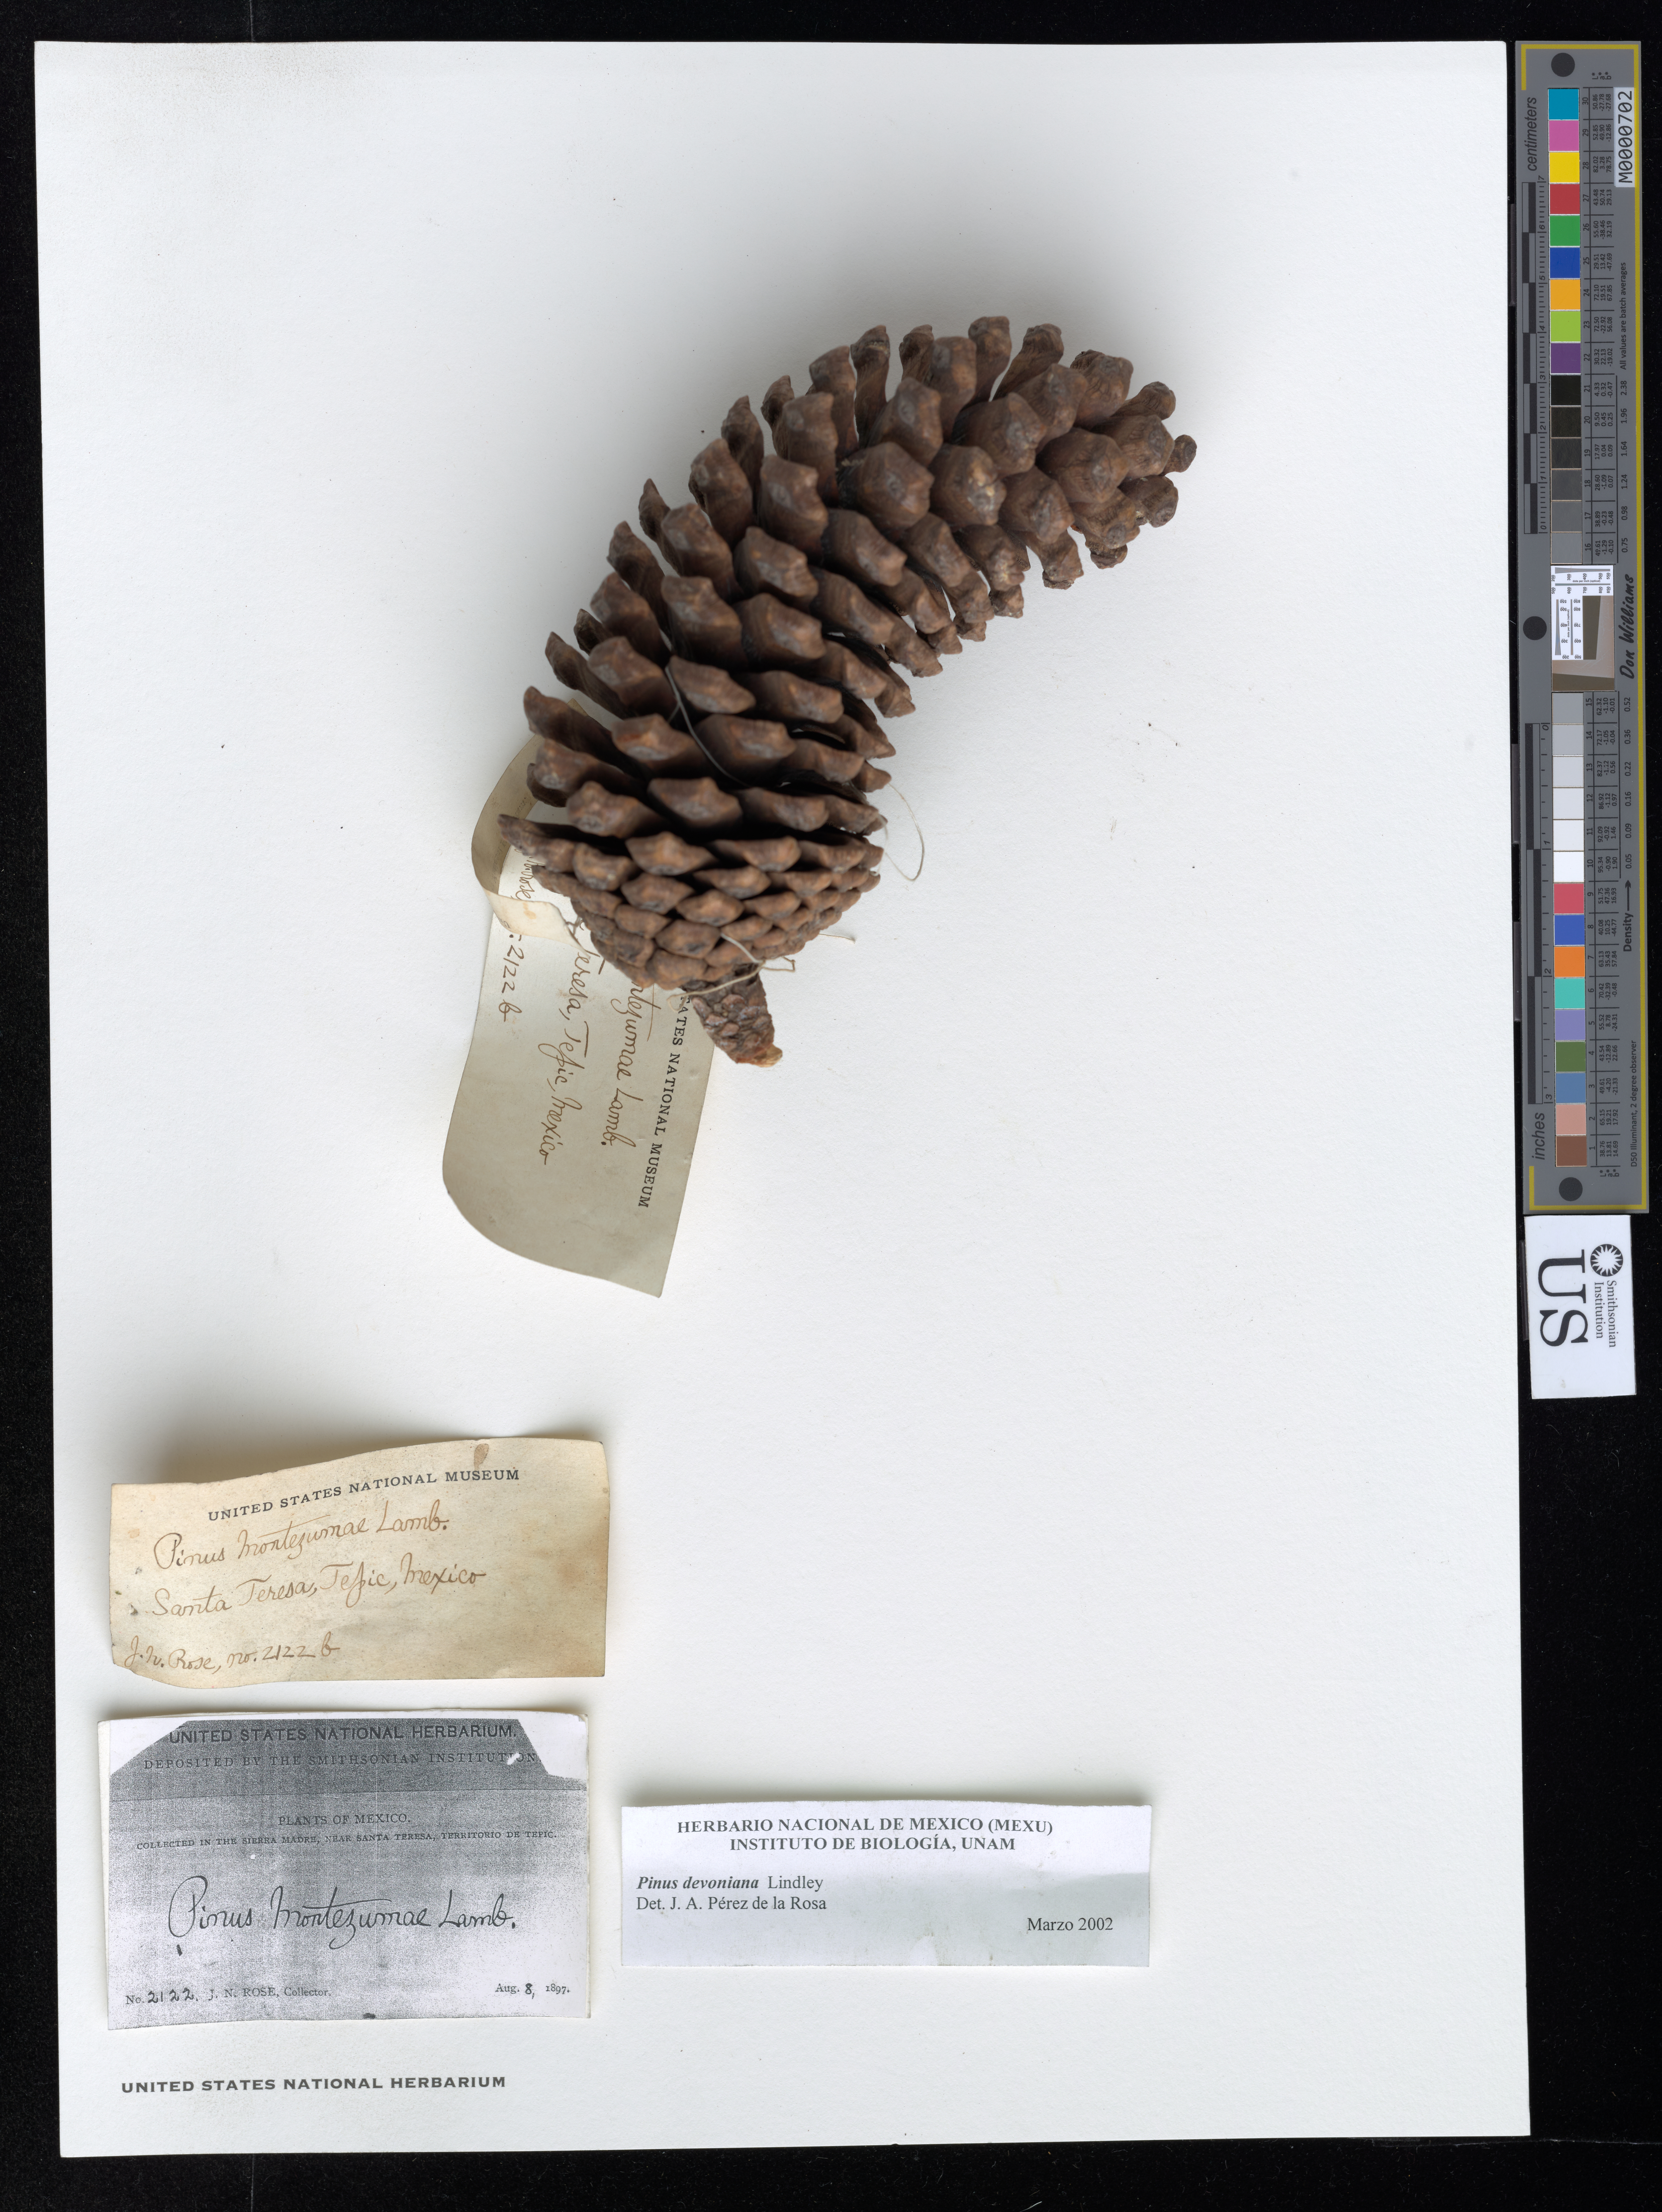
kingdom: Plantae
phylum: Tracheophyta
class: Pinopsida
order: Pinales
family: Pinaceae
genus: Pinus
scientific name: Pinus devoniana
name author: Lindl.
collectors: J. N. Rose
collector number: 2122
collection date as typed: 08 Aug 1897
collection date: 1897-08-08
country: Mexico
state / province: Nayarit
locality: Sierra Madre, near Santa Teresa, Territorio de Tepic (Possibly from Santa Teresa see labels).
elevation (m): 1981